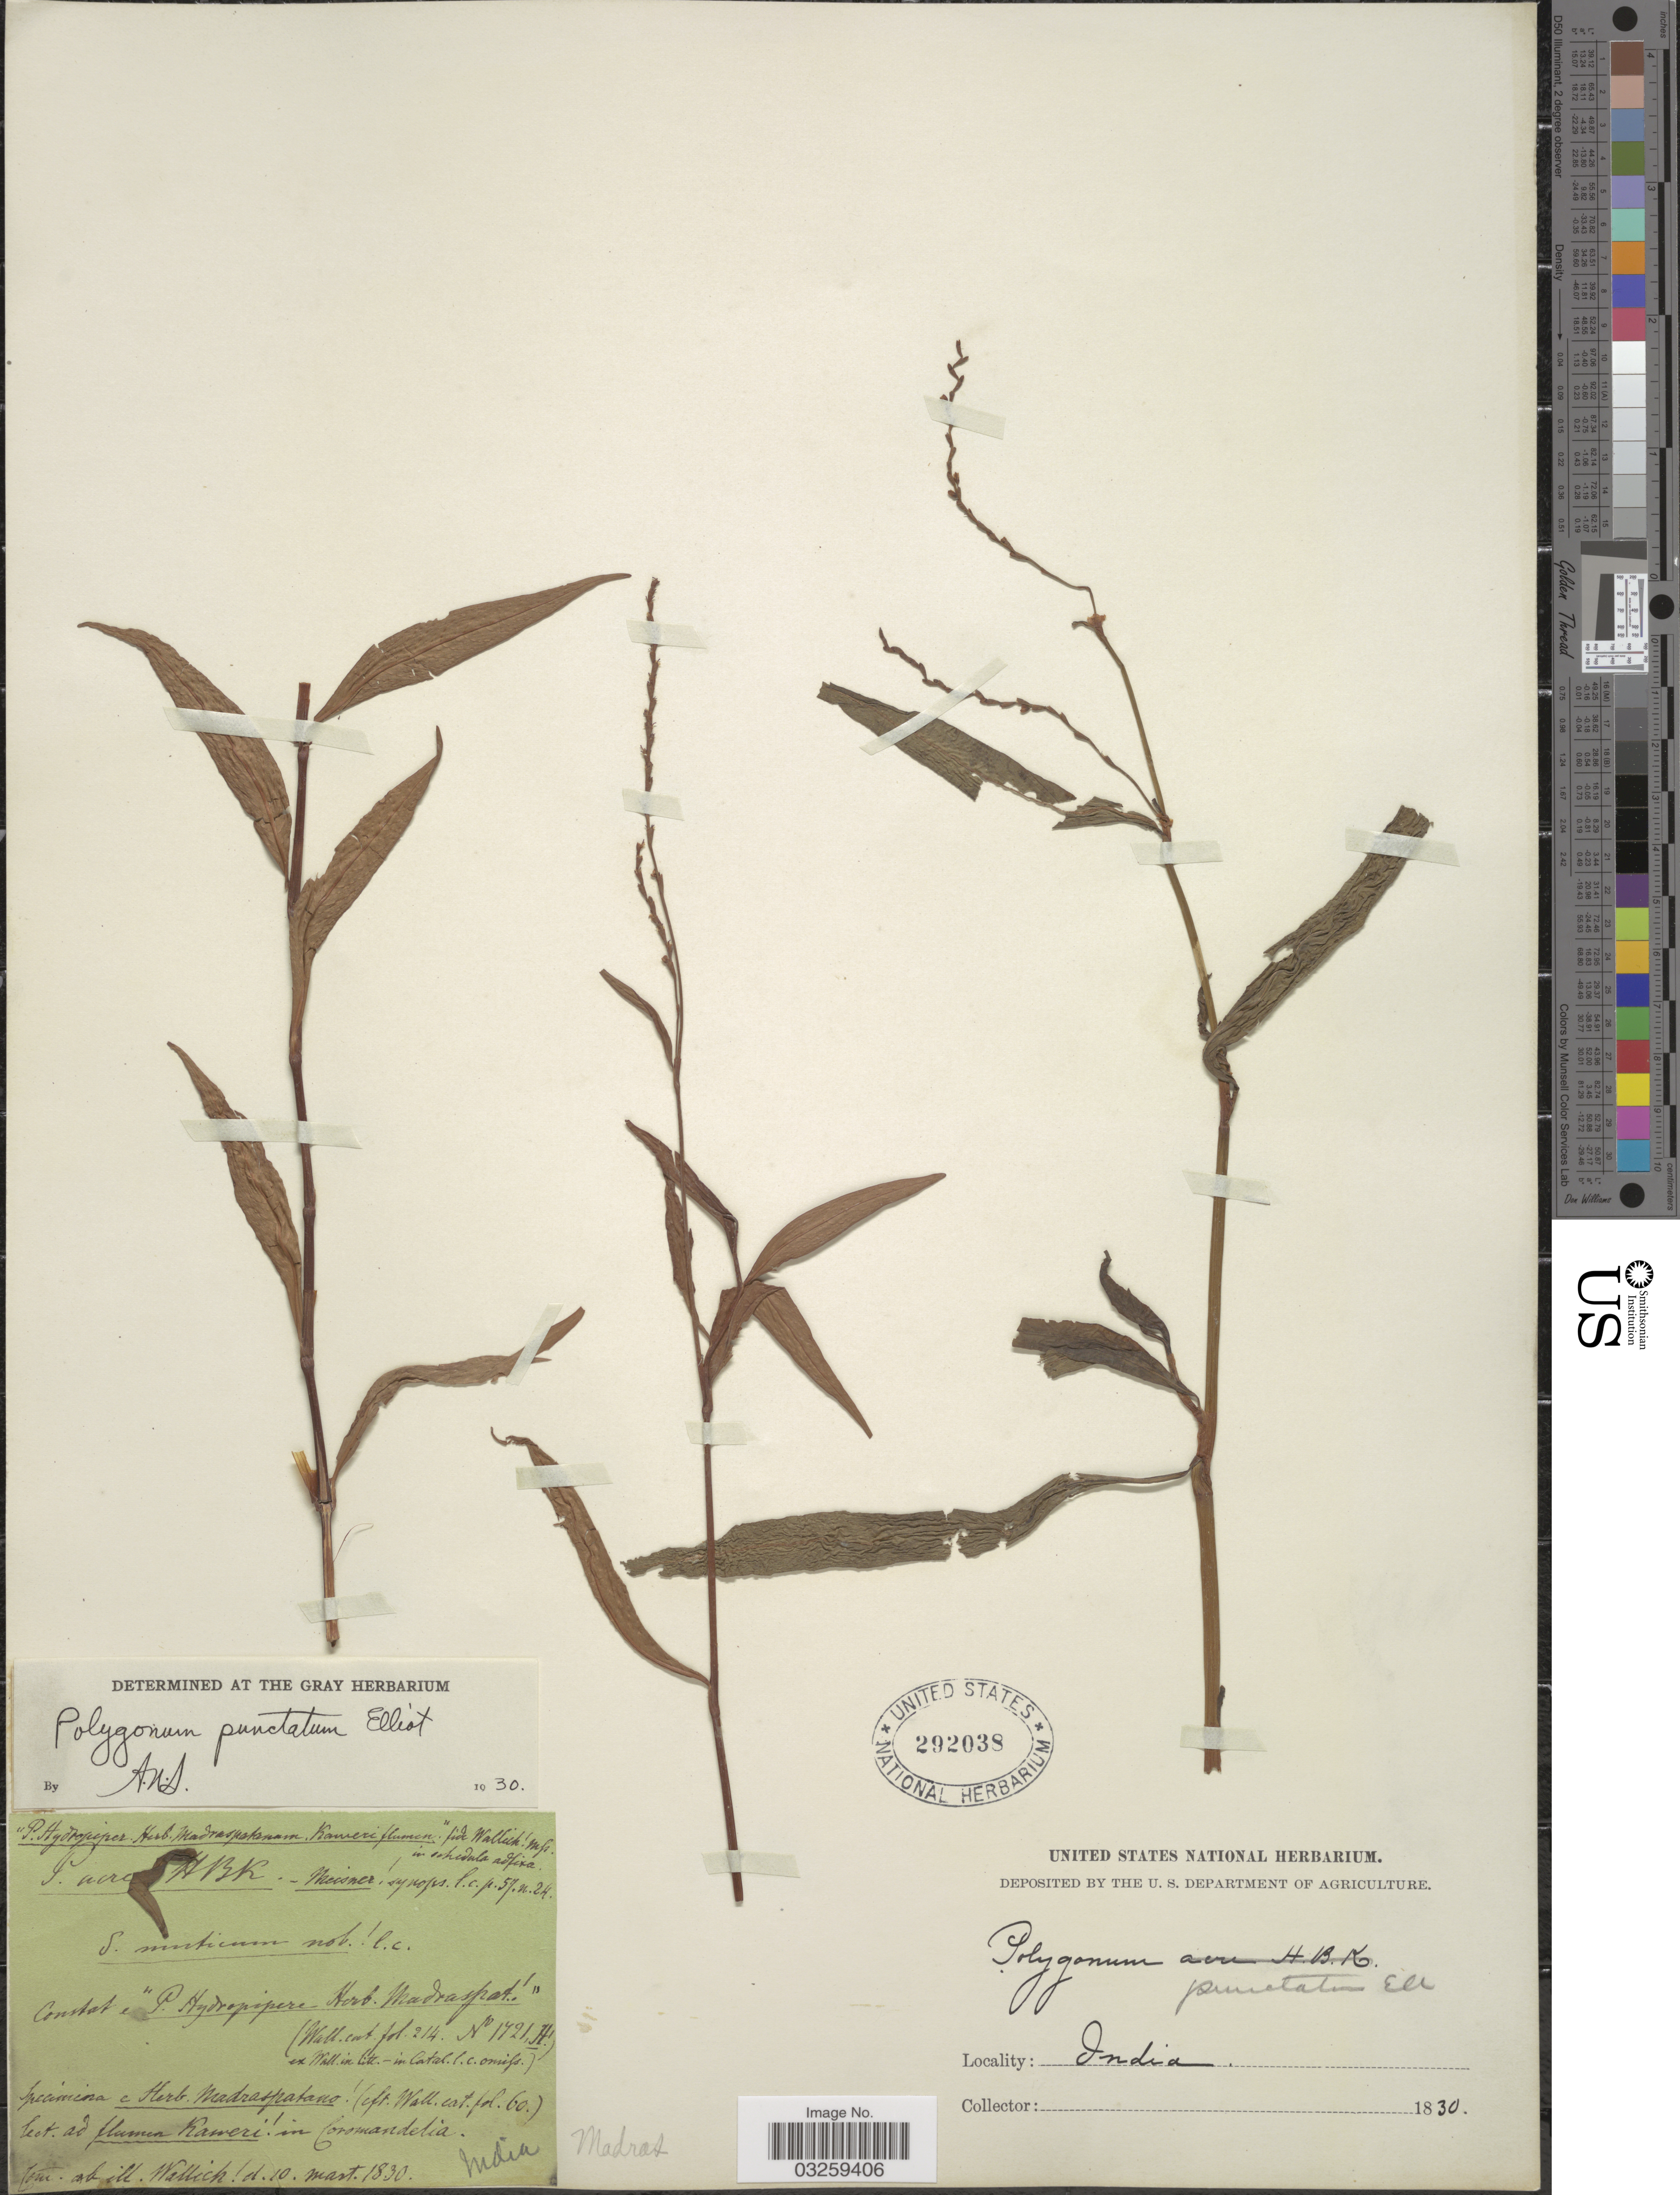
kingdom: Plantae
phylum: Tracheophyta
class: Magnoliopsida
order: Caryophyllales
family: Polygonaceae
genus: Polygonum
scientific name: Polygonum punctatum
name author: Elliott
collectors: ex herb. United States National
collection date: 1830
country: India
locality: Madras. ad flumen Kaweri in Coromandelia.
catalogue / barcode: US 292038